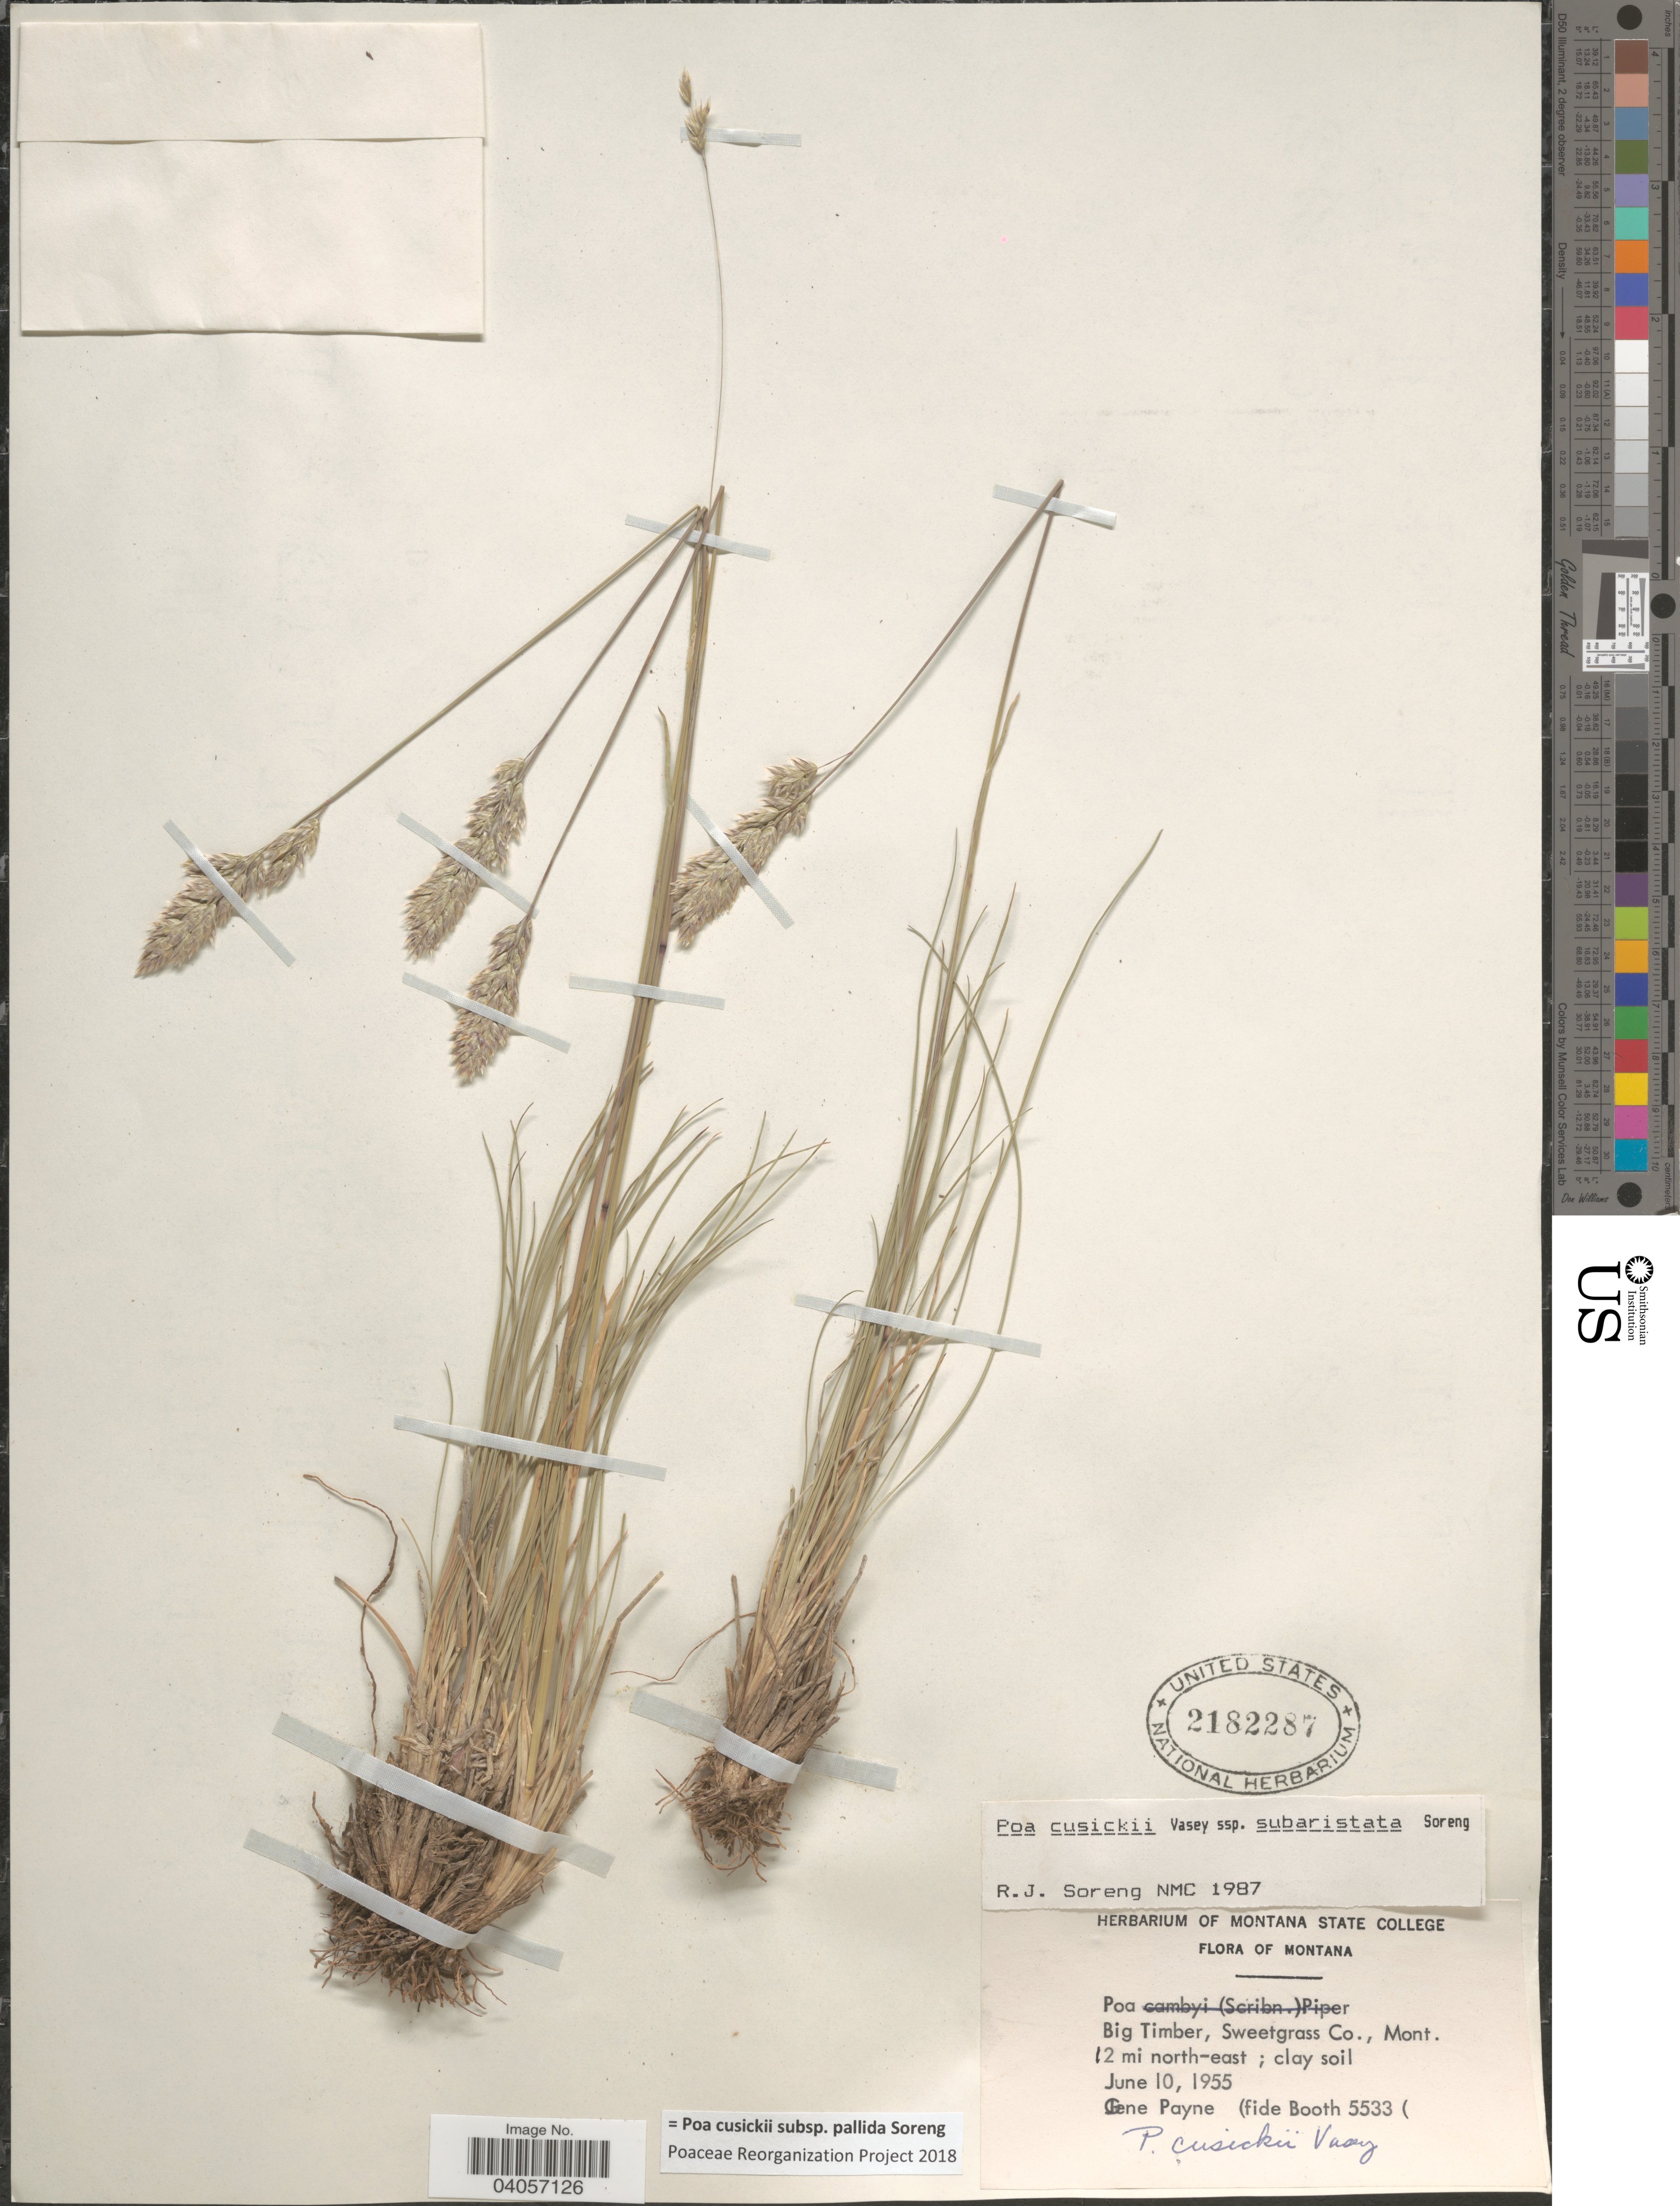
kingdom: Plantae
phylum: Tracheophyta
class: Liliopsida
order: Poales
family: Poaceae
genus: Poa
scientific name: Poa cusickii subsp. pallida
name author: Soreng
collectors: G. Payne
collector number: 5533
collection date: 1955-06-10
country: United States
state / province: Montana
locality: Big Timber, Sweetgrass Co. 12 mi. north-east.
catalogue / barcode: US 2182287